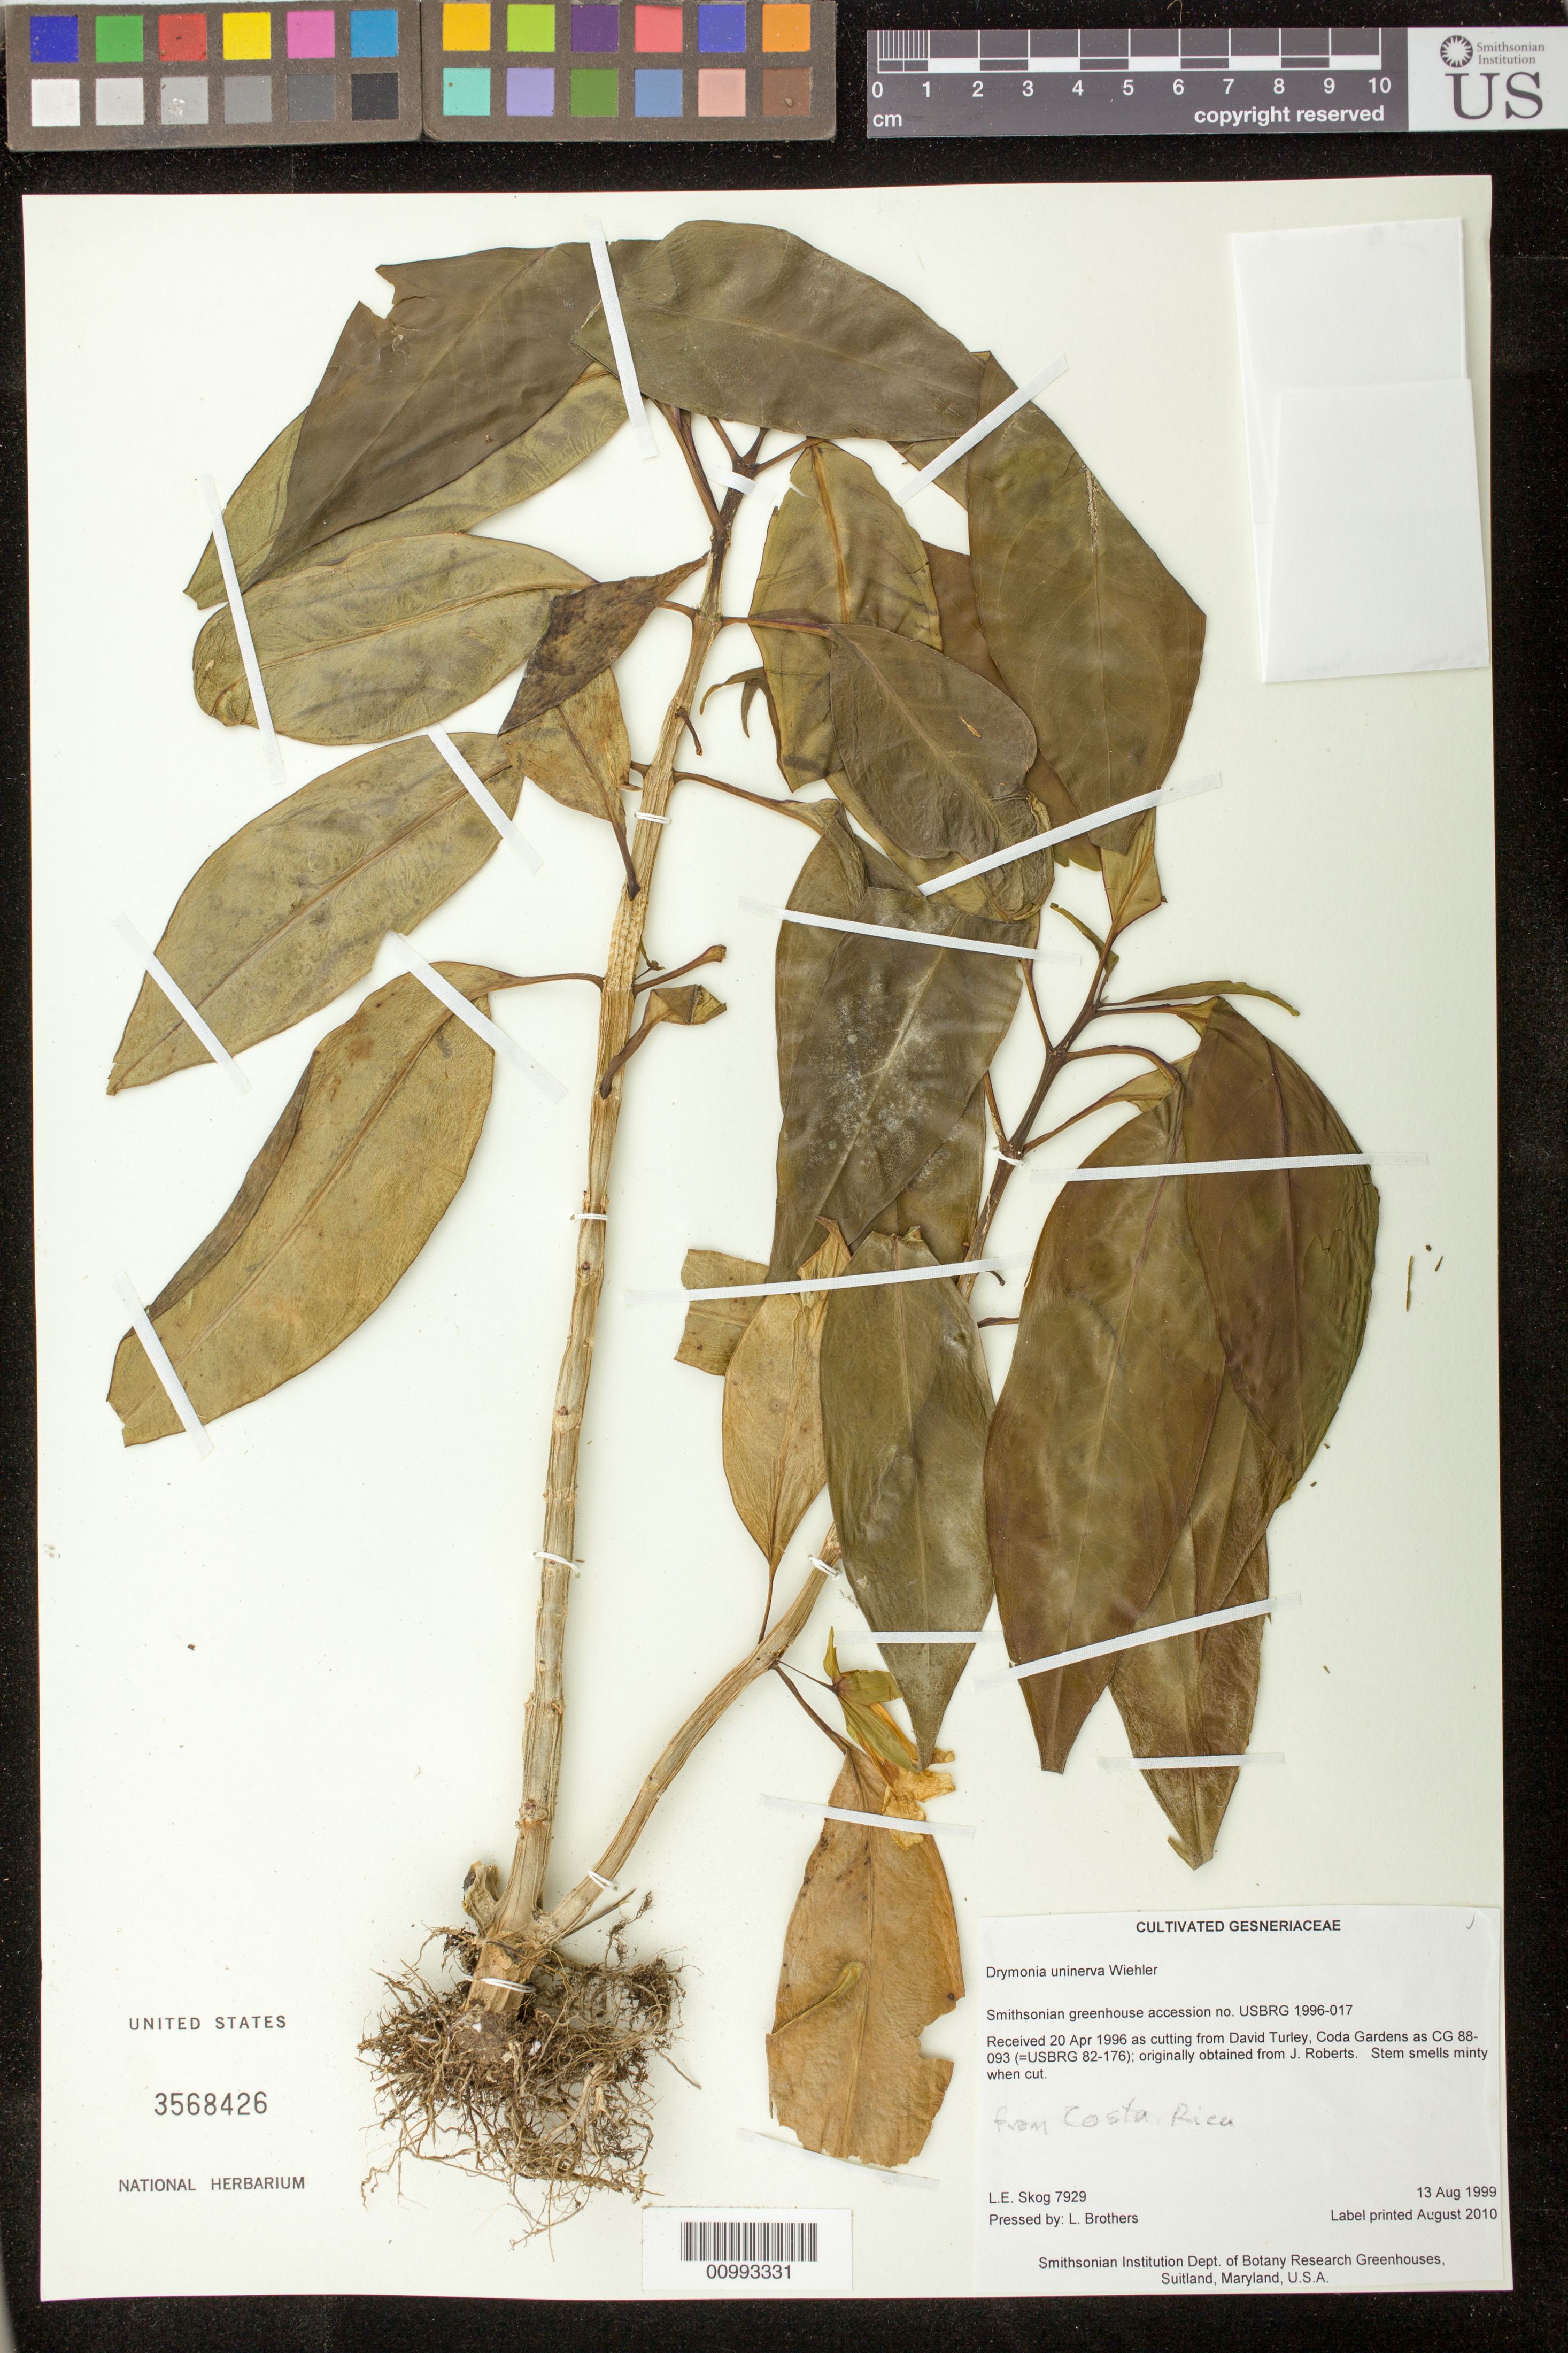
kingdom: Plantae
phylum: Tracheophyta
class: Magnoliopsida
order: Lamiales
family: Gesneriaceae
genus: Drymonia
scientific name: Drymonia uninerva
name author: Wiehler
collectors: L. E. Skog & L. Brothers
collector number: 7929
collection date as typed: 13 Aug 1999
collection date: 1999-08-13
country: United States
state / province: Maryland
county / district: Prince George's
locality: Smithsonian Institution Dept. of Botany Research Greenhouses, Suitland, Maryland, U.S.A.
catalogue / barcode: US 3568426